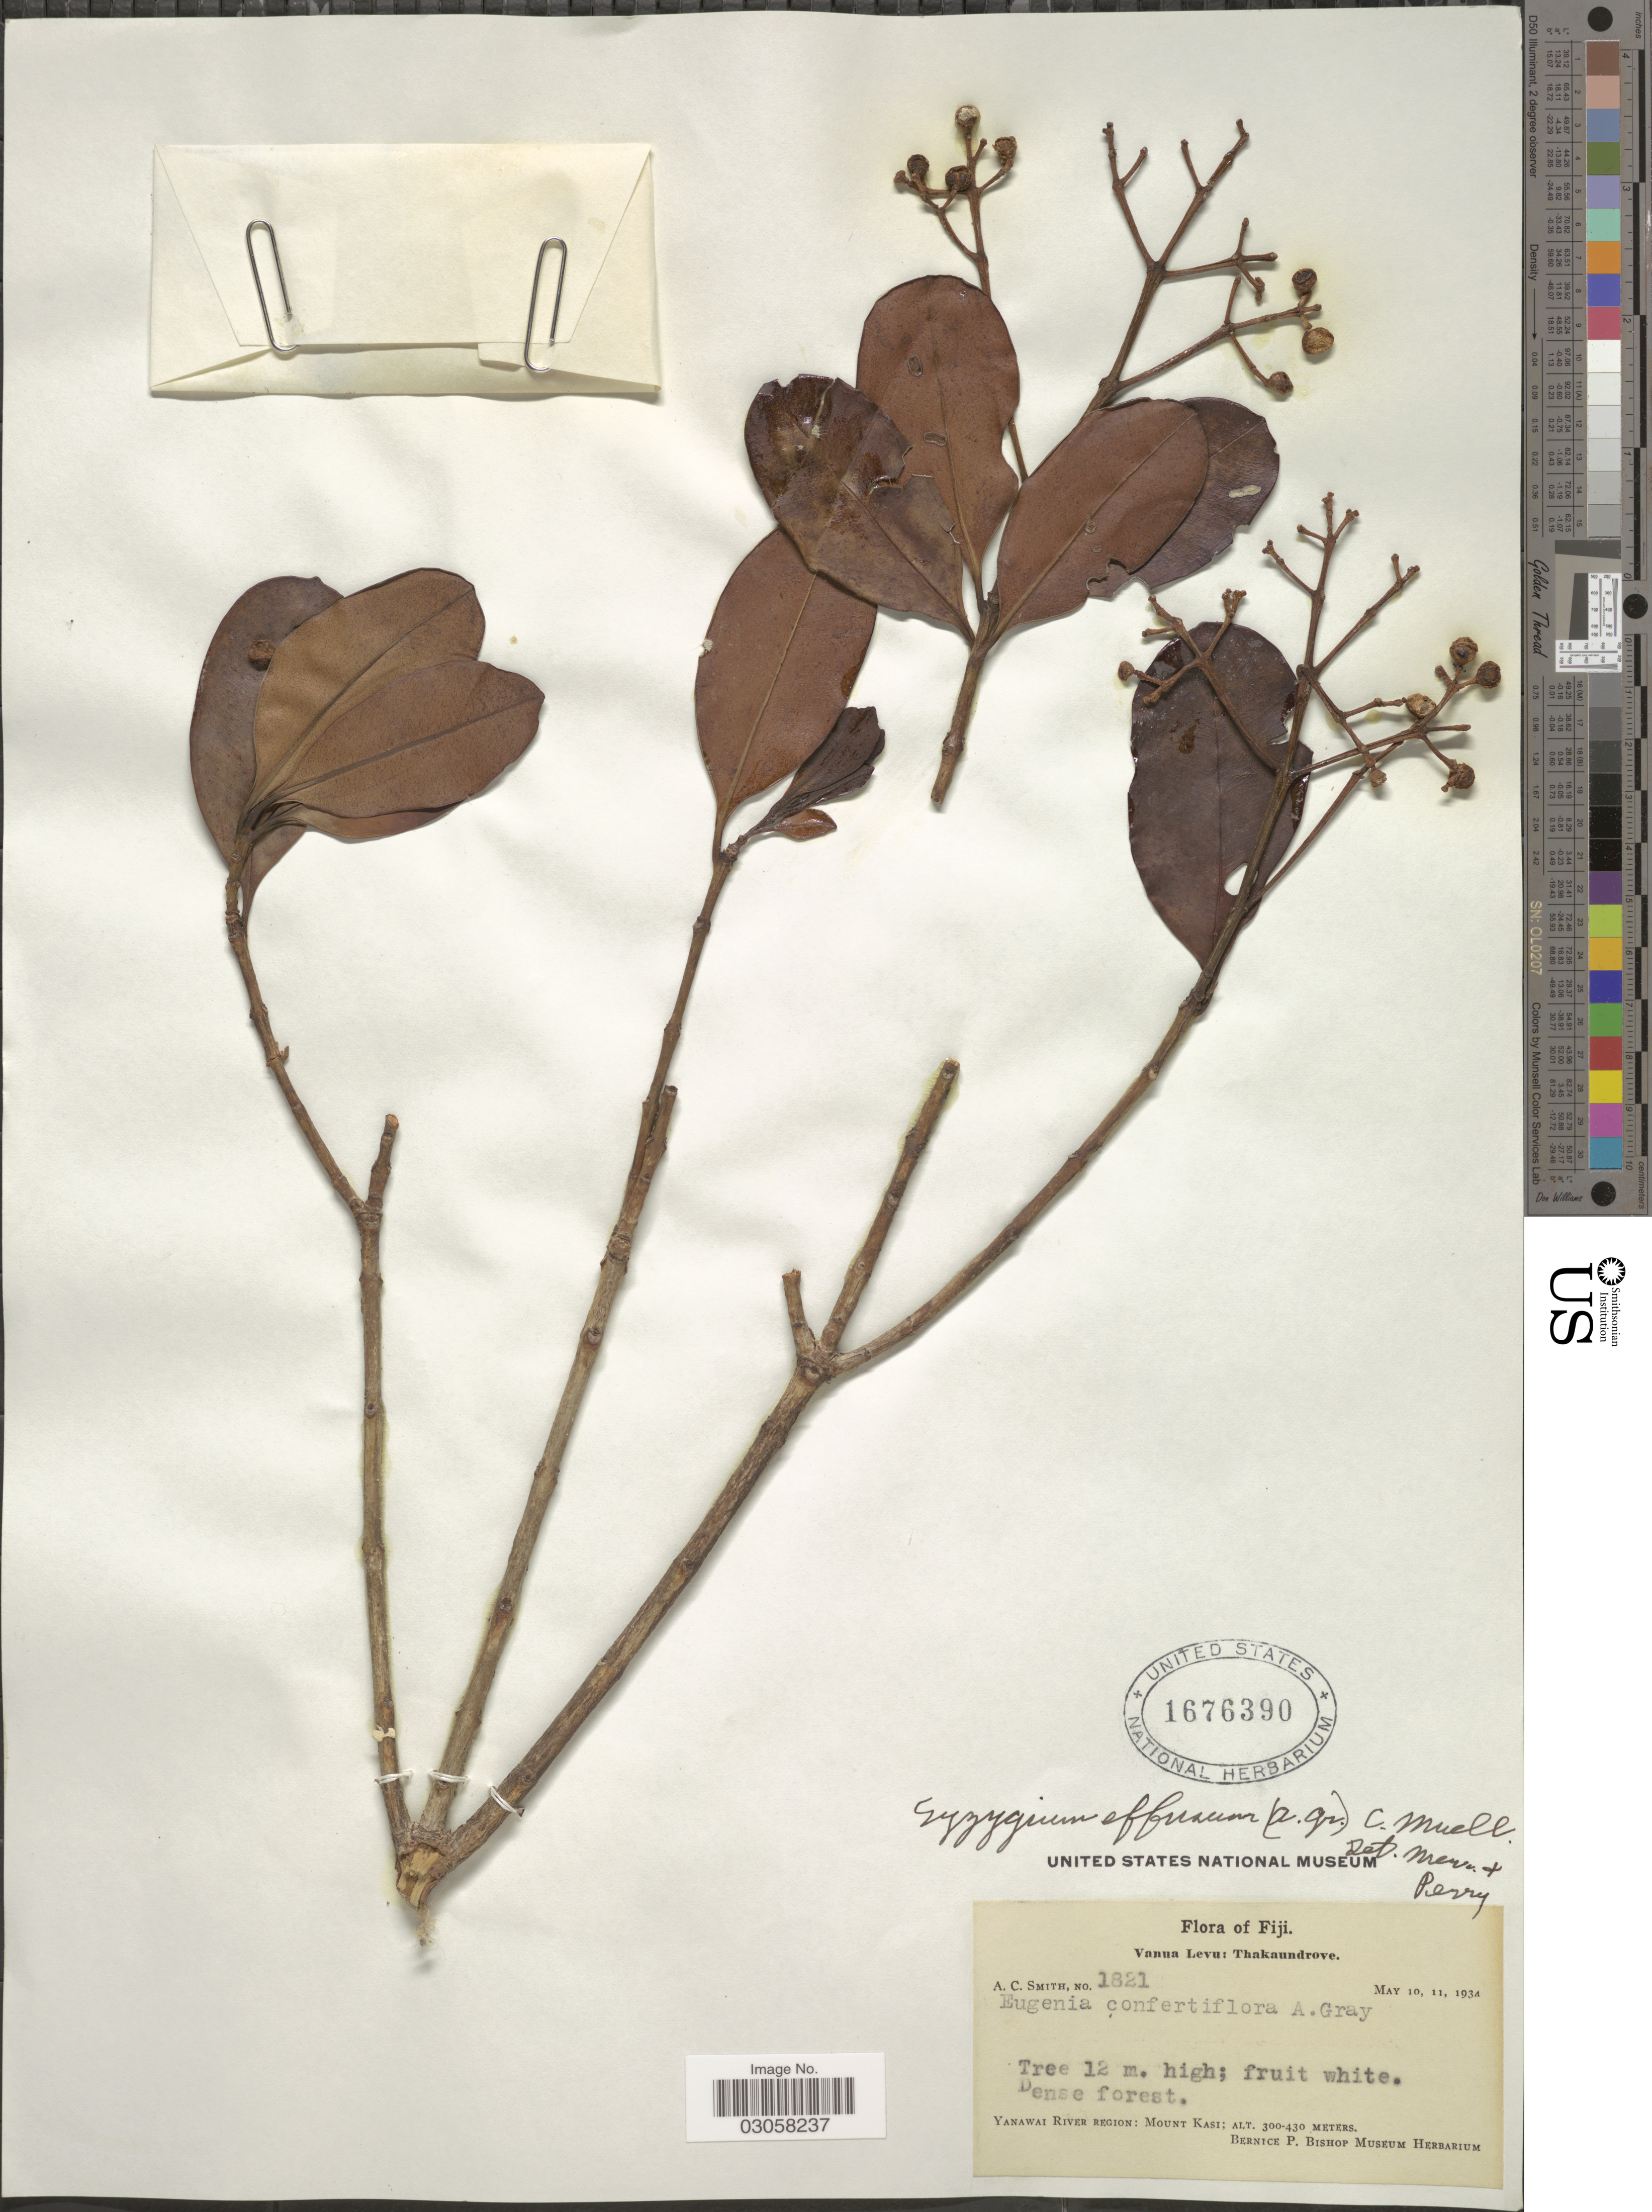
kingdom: Plantae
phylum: Tracheophyta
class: Magnoliopsida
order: Myrtales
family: Myrtaceae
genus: Syzygium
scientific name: Syzygium effusum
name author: (A. Gray) K. Müller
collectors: A. C. Smith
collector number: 1821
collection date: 1934-05-10/1934-05-11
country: Fiji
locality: Vanua Levu: Thakaundrove. Yanawai River Region: Mount Kasi.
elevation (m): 300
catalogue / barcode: US 1676390